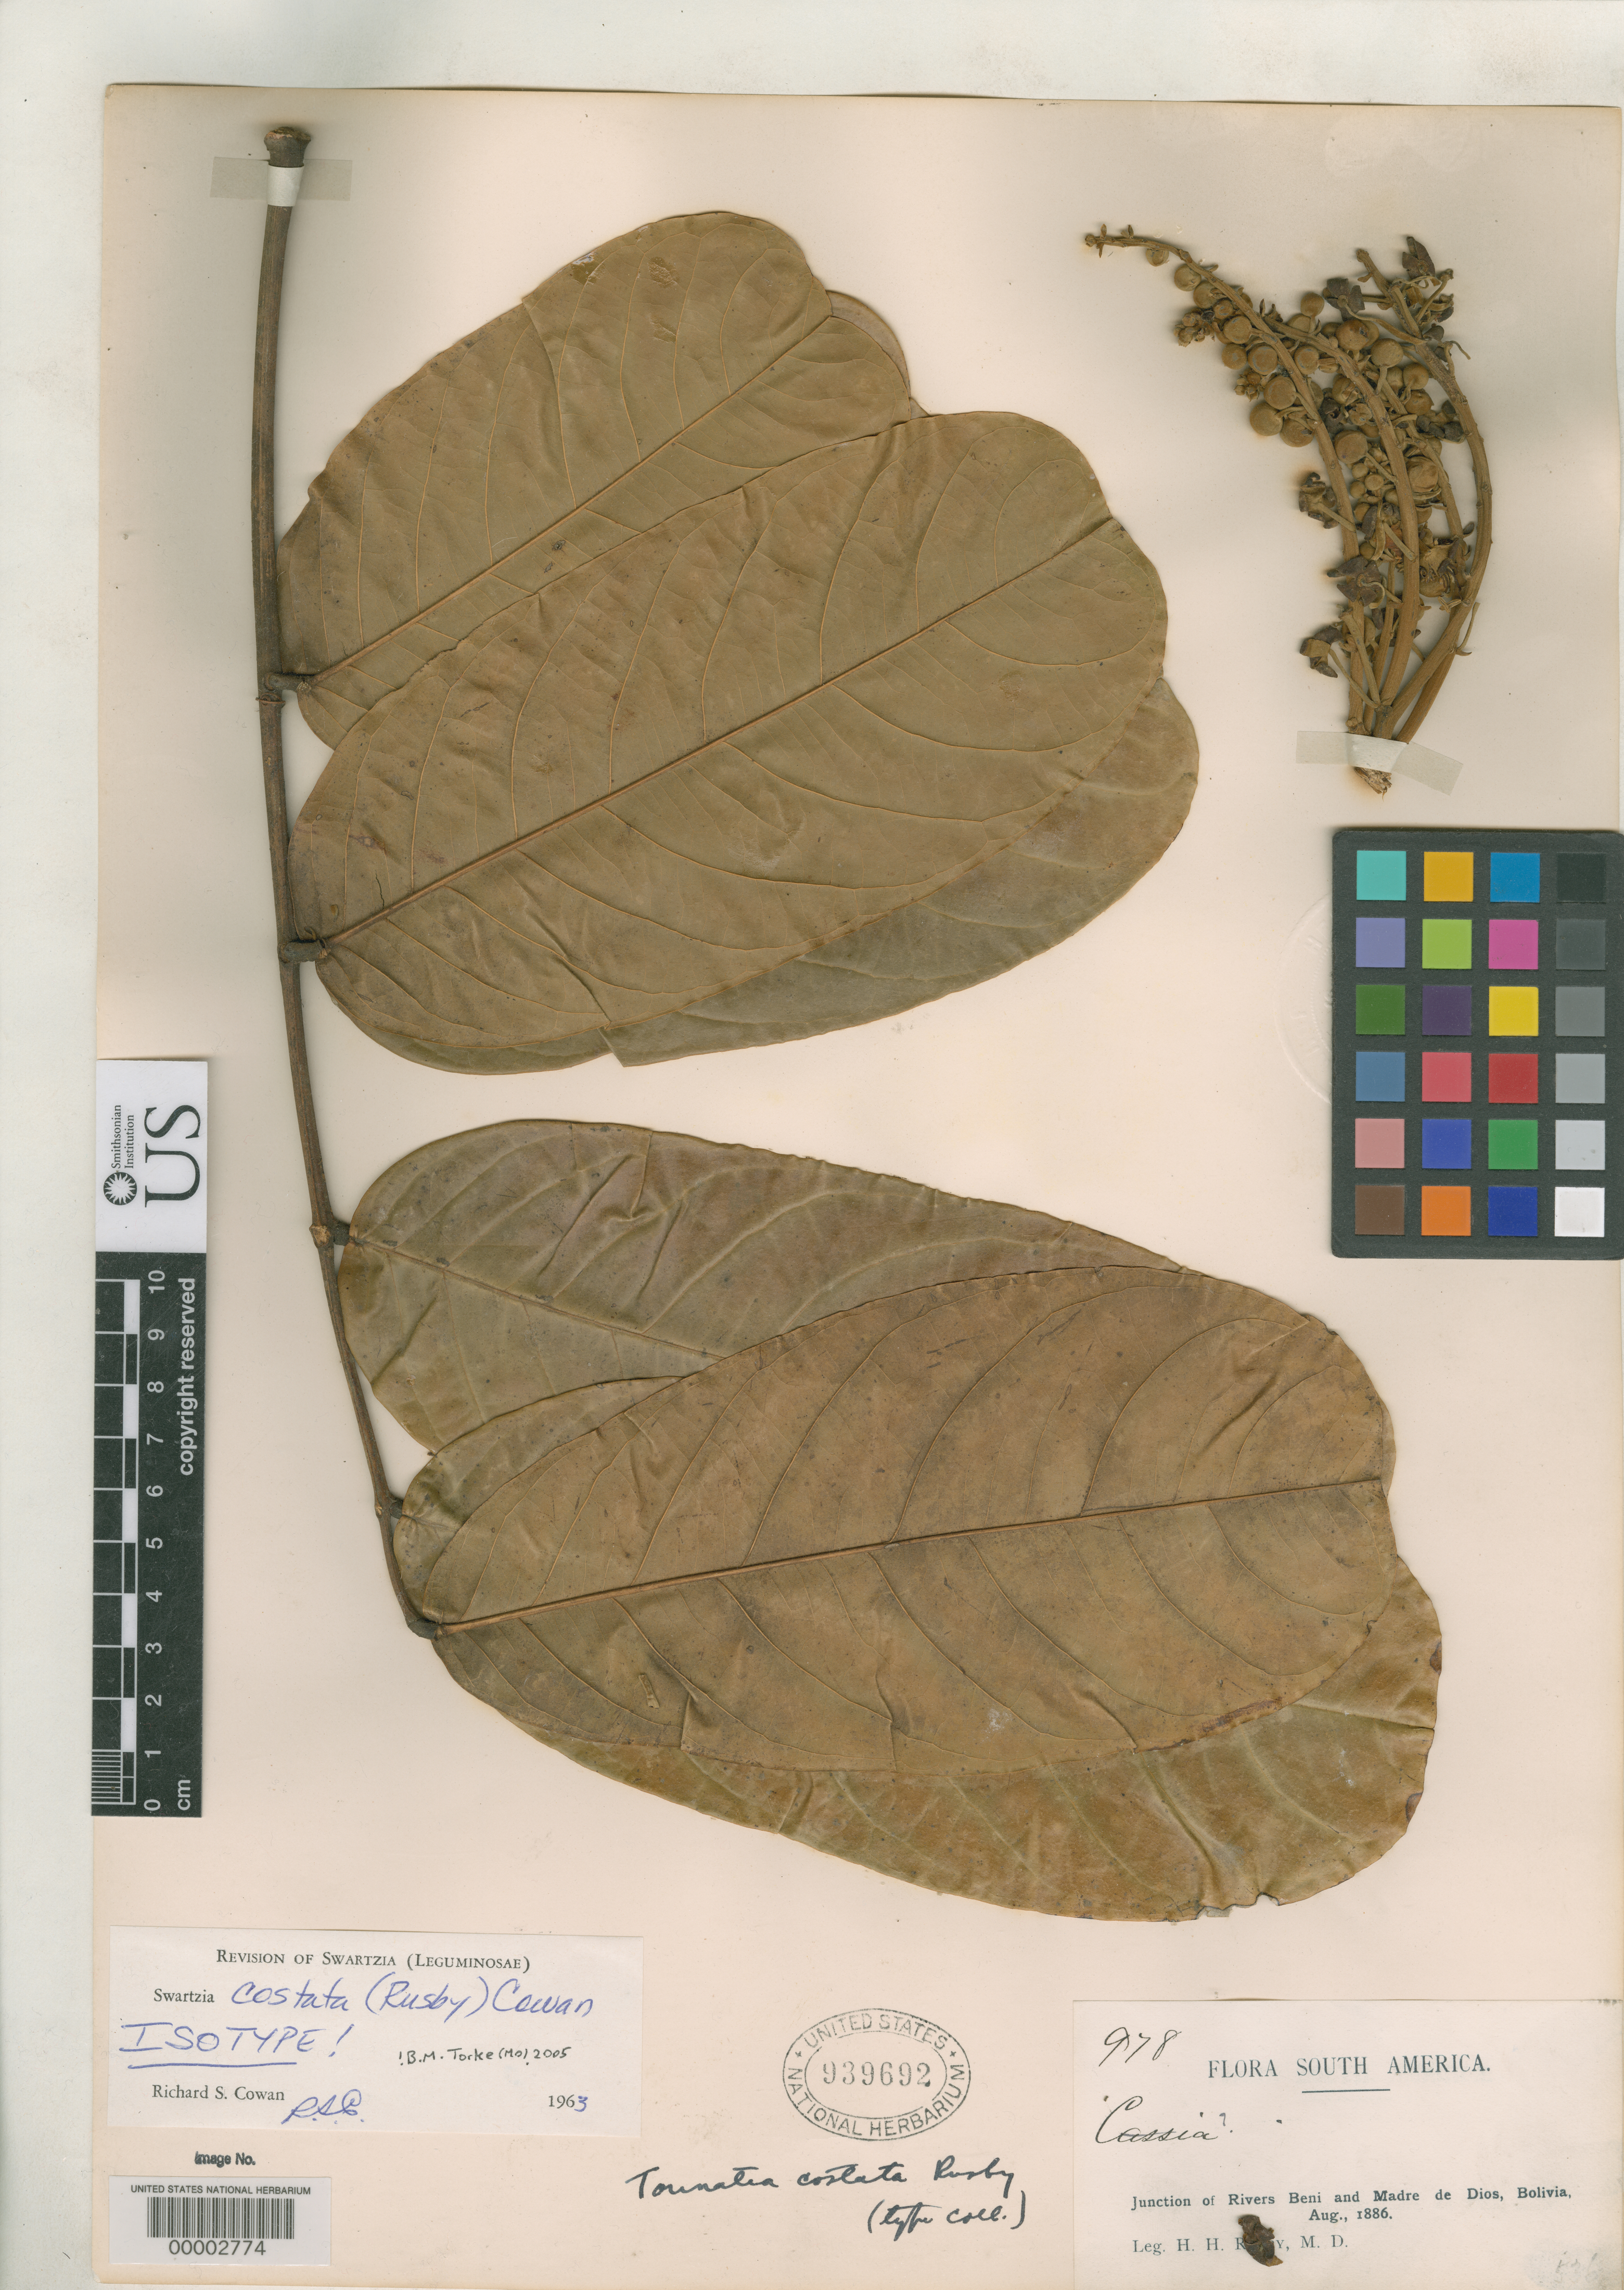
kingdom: Plantae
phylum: Tracheophyta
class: Magnoliopsida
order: Fabales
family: Fabaceae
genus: Tounatea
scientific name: Tounatea costata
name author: Rusby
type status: Isotype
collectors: H. H. Rusby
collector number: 978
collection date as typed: Aug 1886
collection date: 1886-08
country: Bolivia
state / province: Beni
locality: Junction of Rivers Beni and Madre de Dios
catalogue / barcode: US 939692